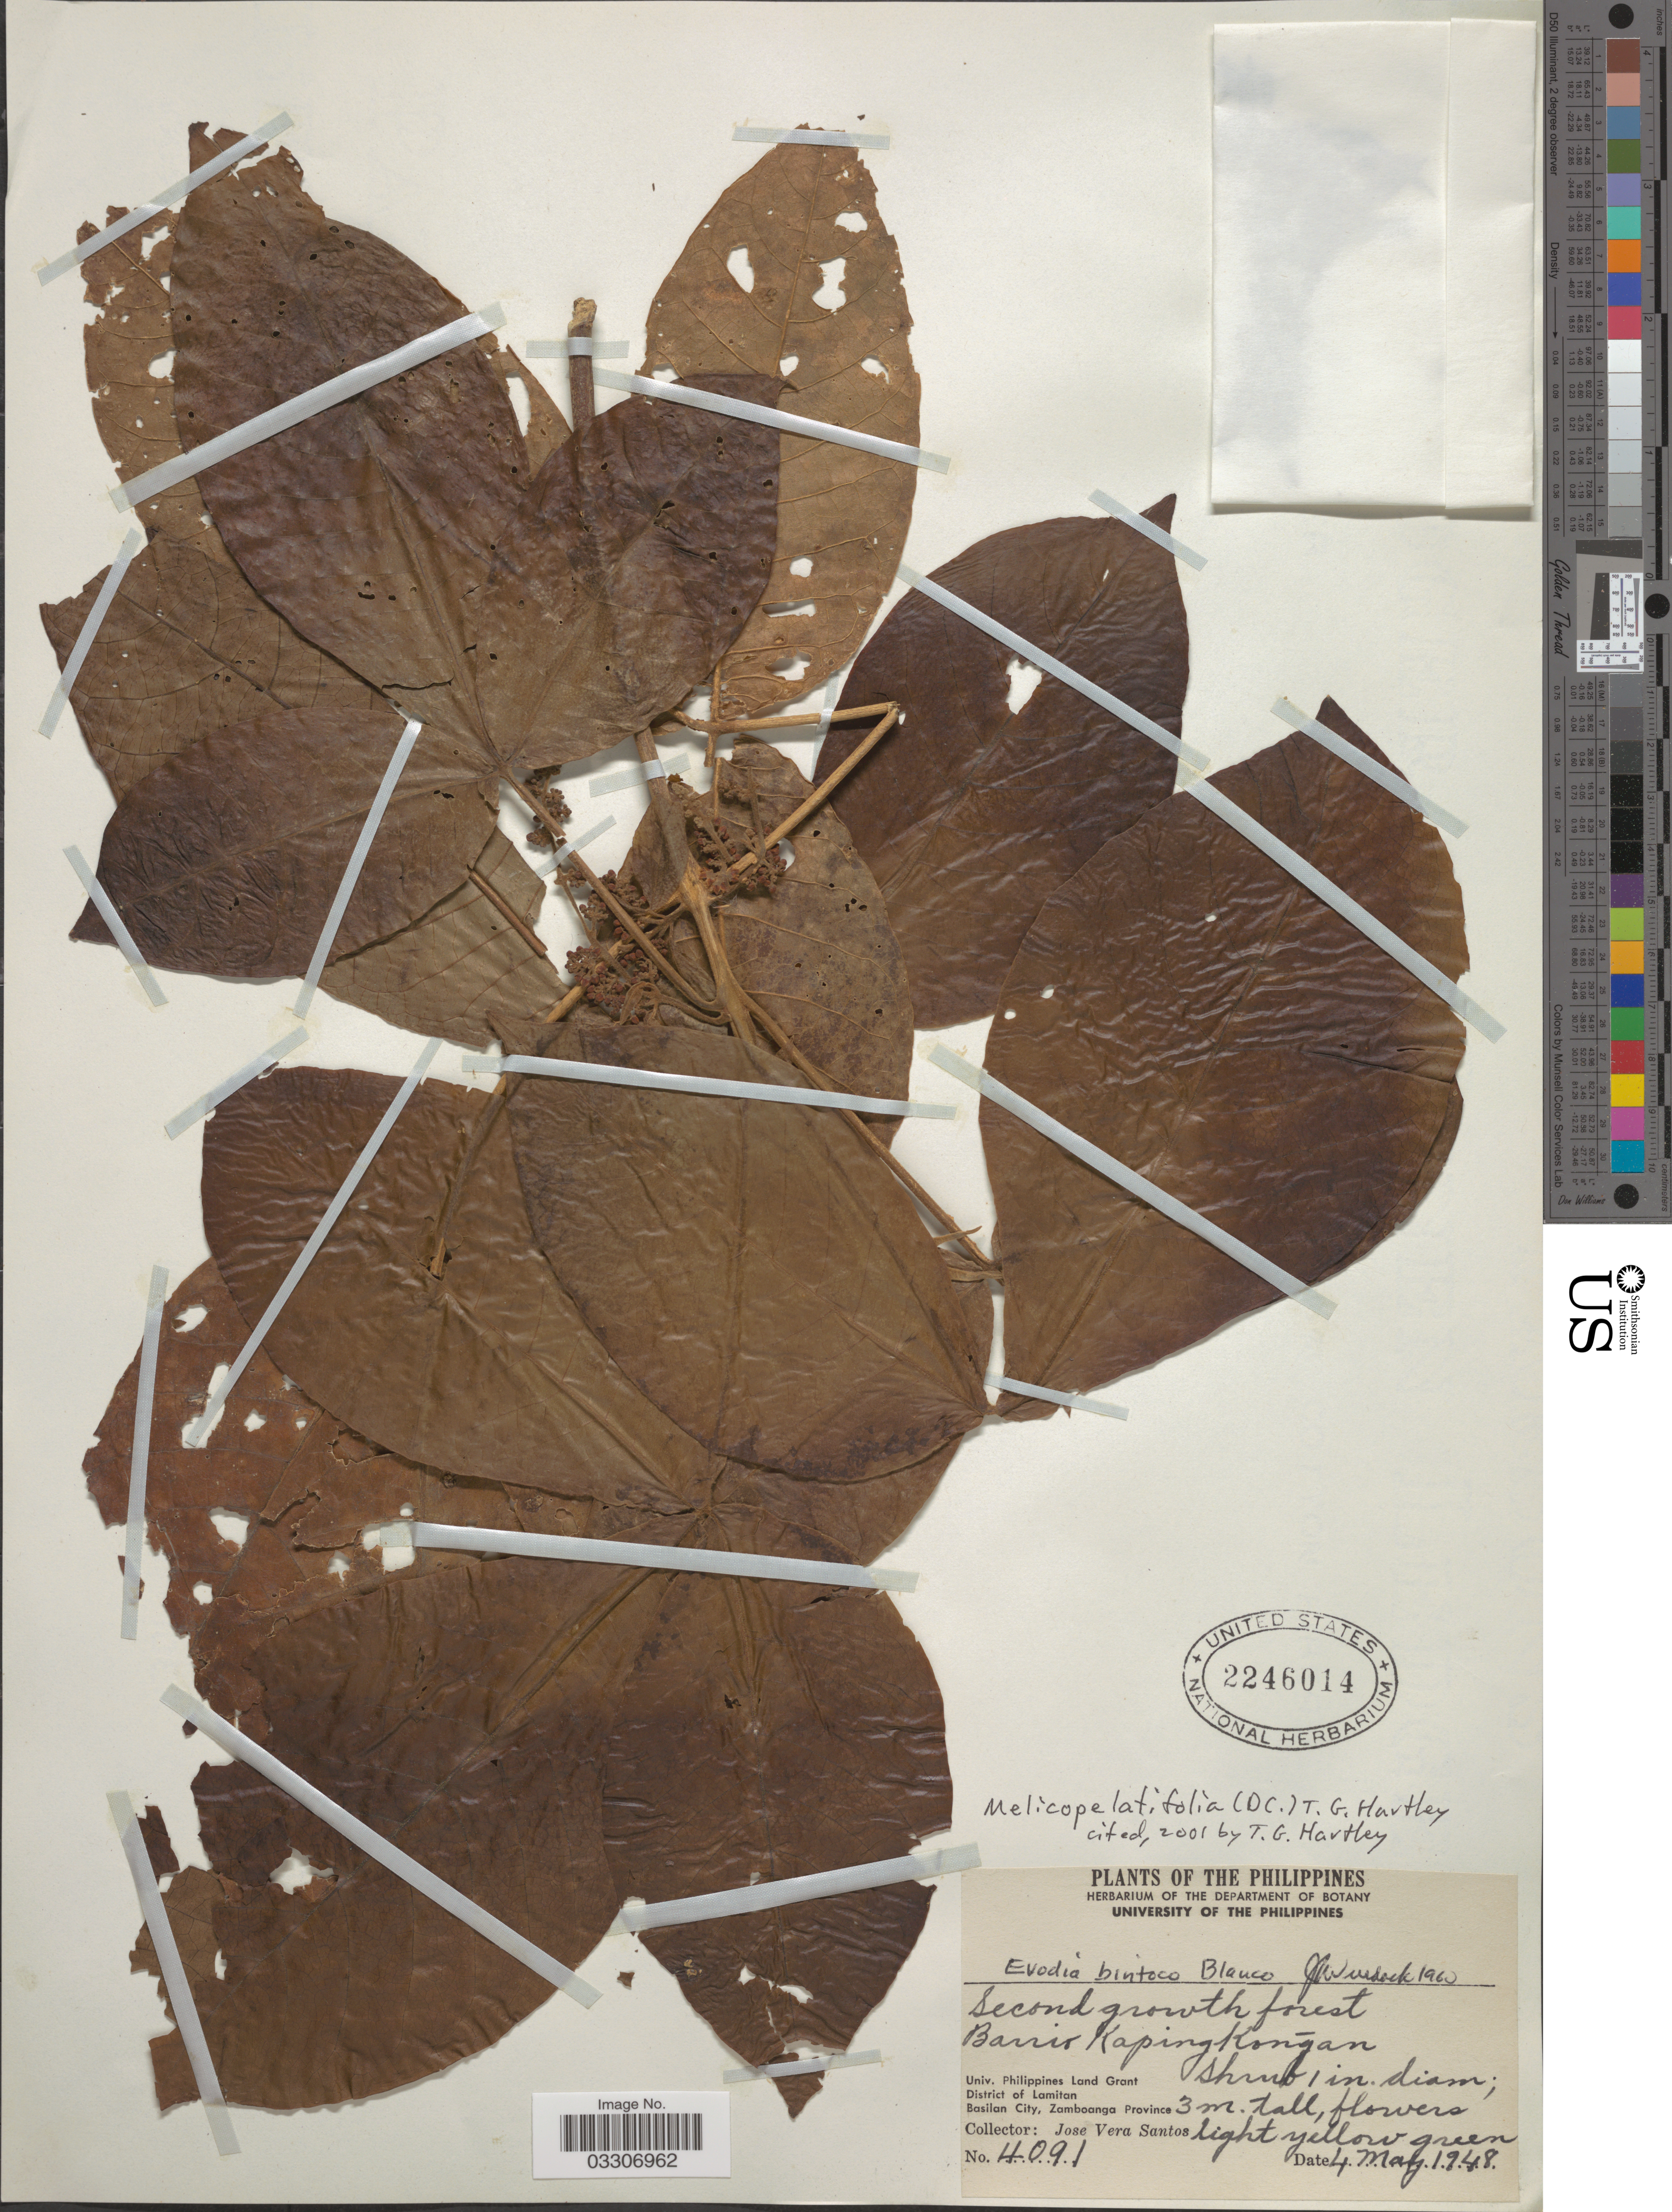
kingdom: Plantae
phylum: Tracheophyta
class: Magnoliopsida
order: Sapindales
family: Rutaceae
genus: Melicope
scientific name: Melicope latifolia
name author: (DC.) T.G. Hartley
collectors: J. V. Santos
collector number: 4091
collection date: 1948-05-04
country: Philippines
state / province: Muslim Mindanao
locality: Barrio Kaping Kongan. Univ. Philippines Land Grant. District of Lamitan, District of Lamitan, Basilan City, Zamboanga Province.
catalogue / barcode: US 2246014